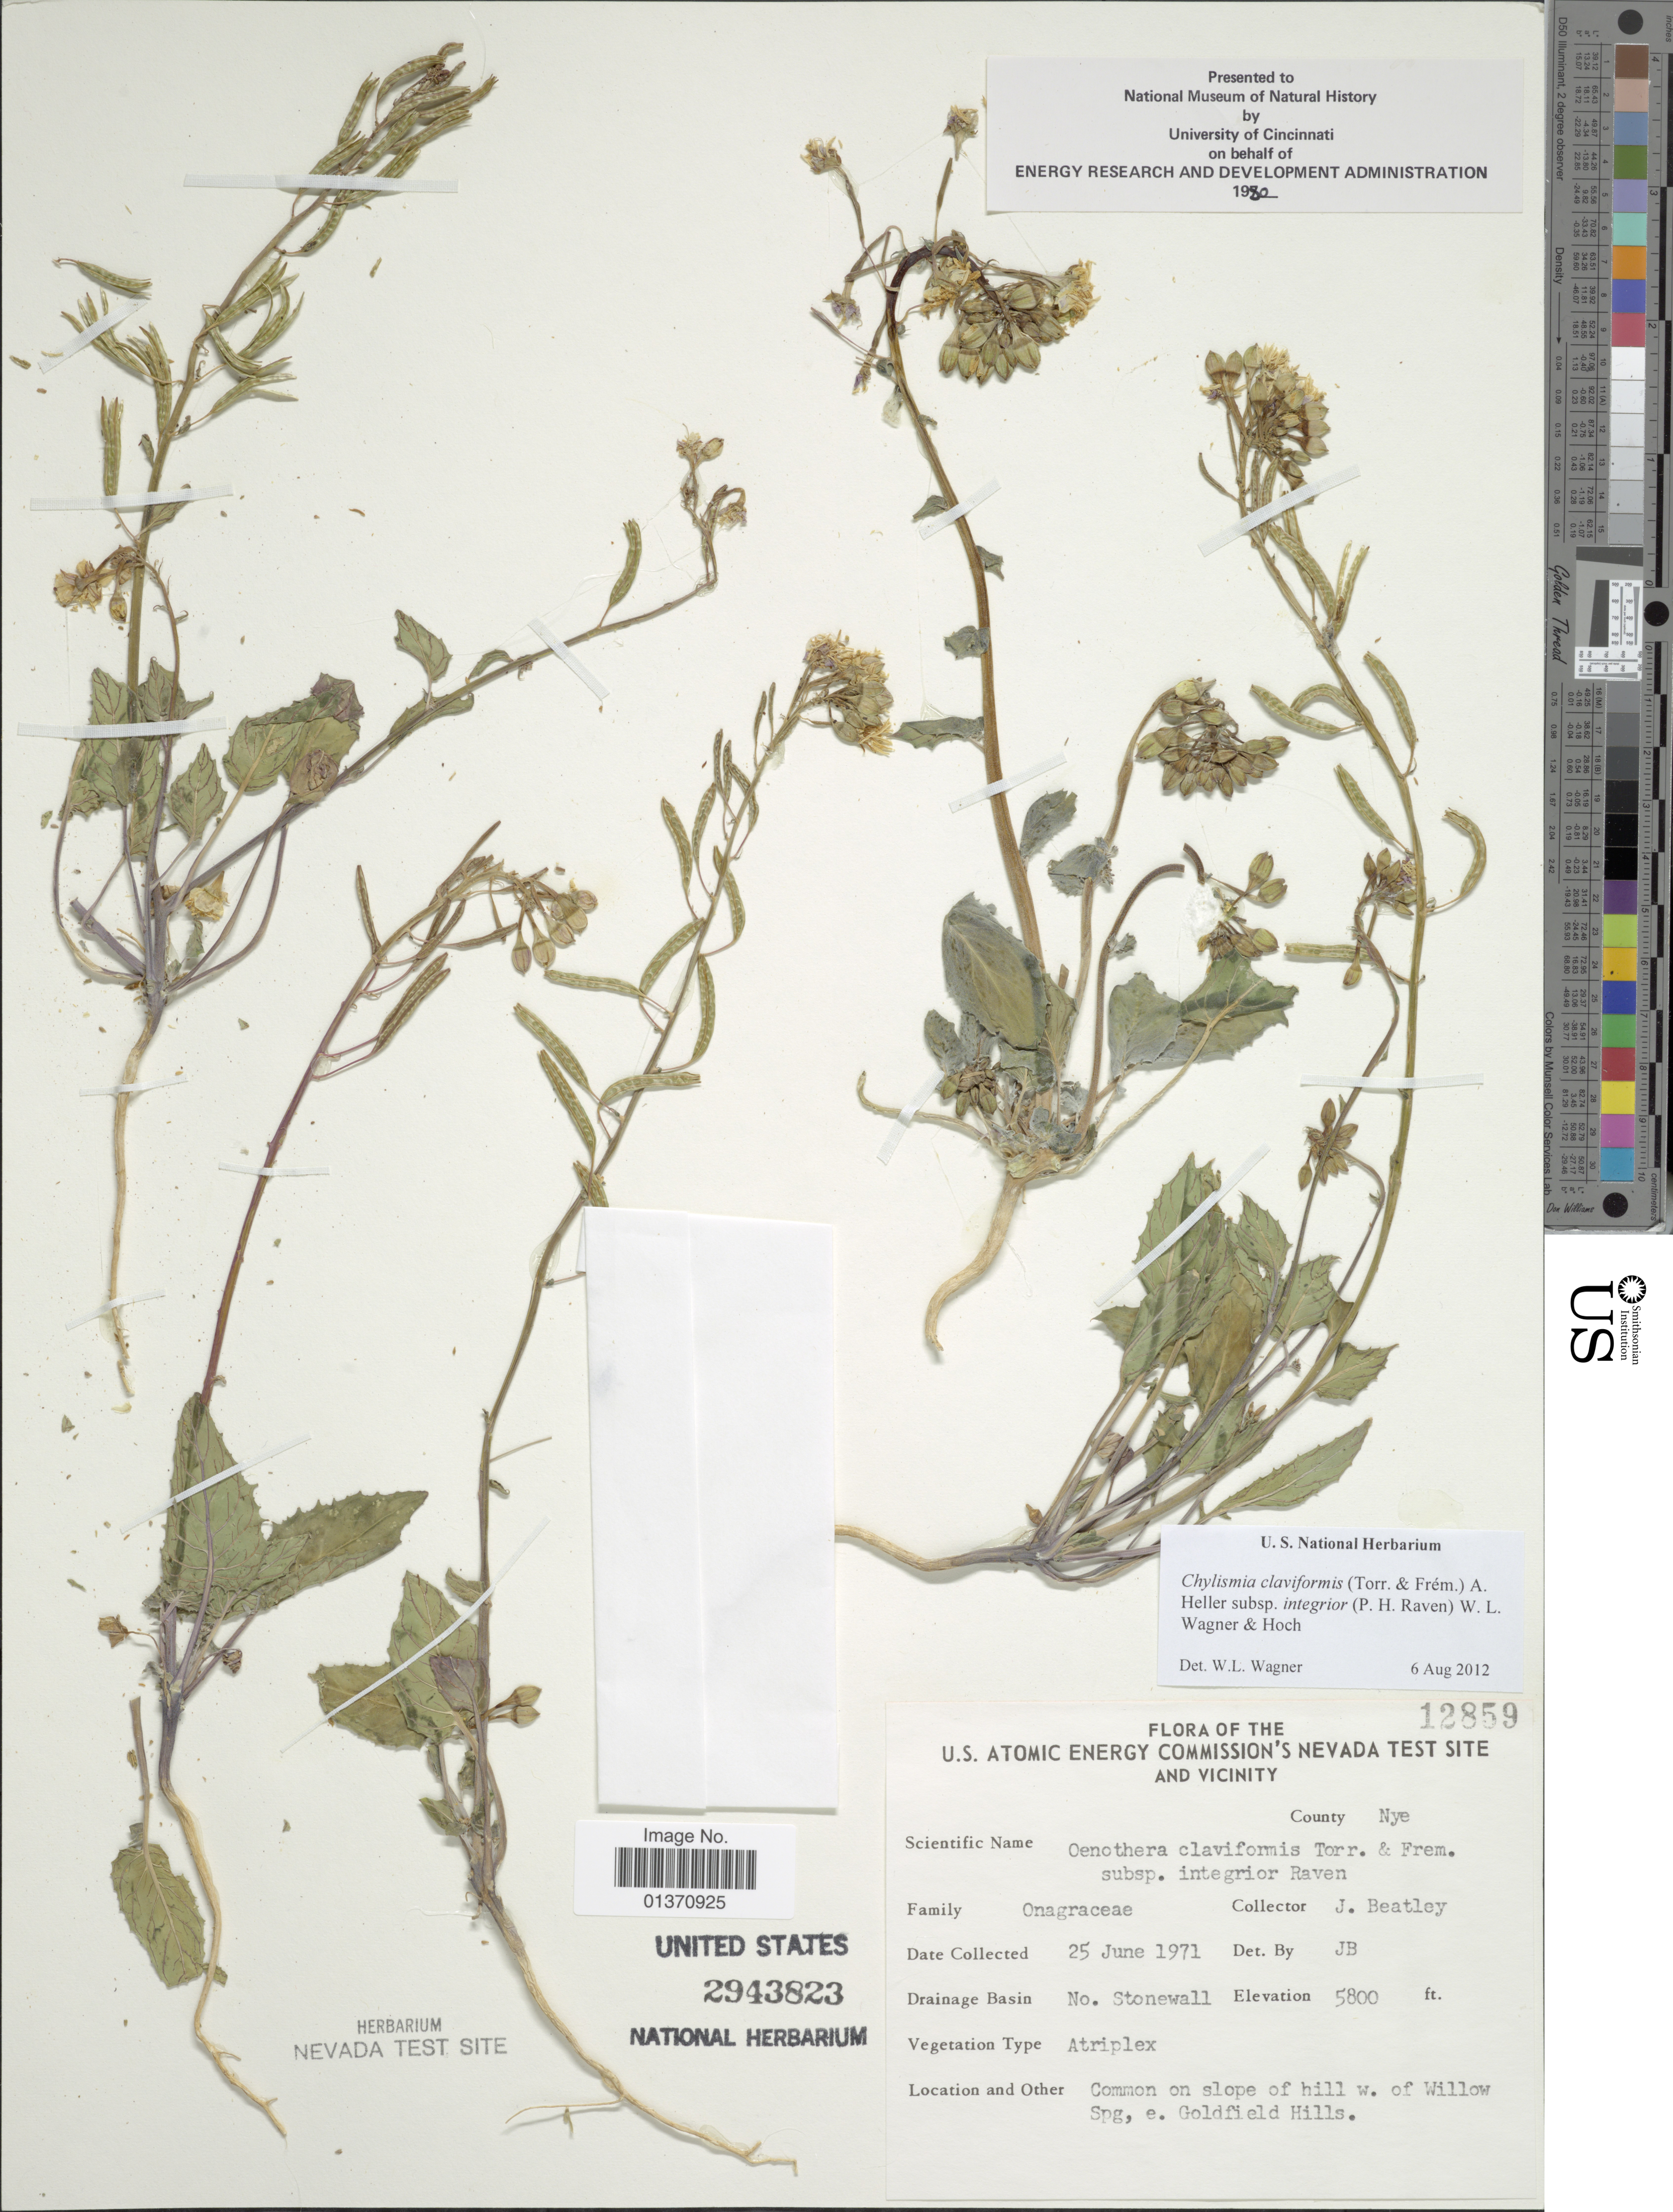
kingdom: Plantae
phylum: Tracheophyta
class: Magnoliopsida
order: Myrtales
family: Onagraceae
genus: Chylismia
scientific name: Chylismia claviformis subsp. integrior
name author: (P.H. Raven) W.L. Wagner & Hoch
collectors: J. C. Beatley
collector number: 12859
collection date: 1971-06-25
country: United States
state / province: Nevada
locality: U. S. Atomic Energy Commission's Nevada Test Site and Vicinity, No. Stonewall, on slope of hill w. of Willow Spg, e. Goldfield Hills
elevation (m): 1768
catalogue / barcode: US 2943823